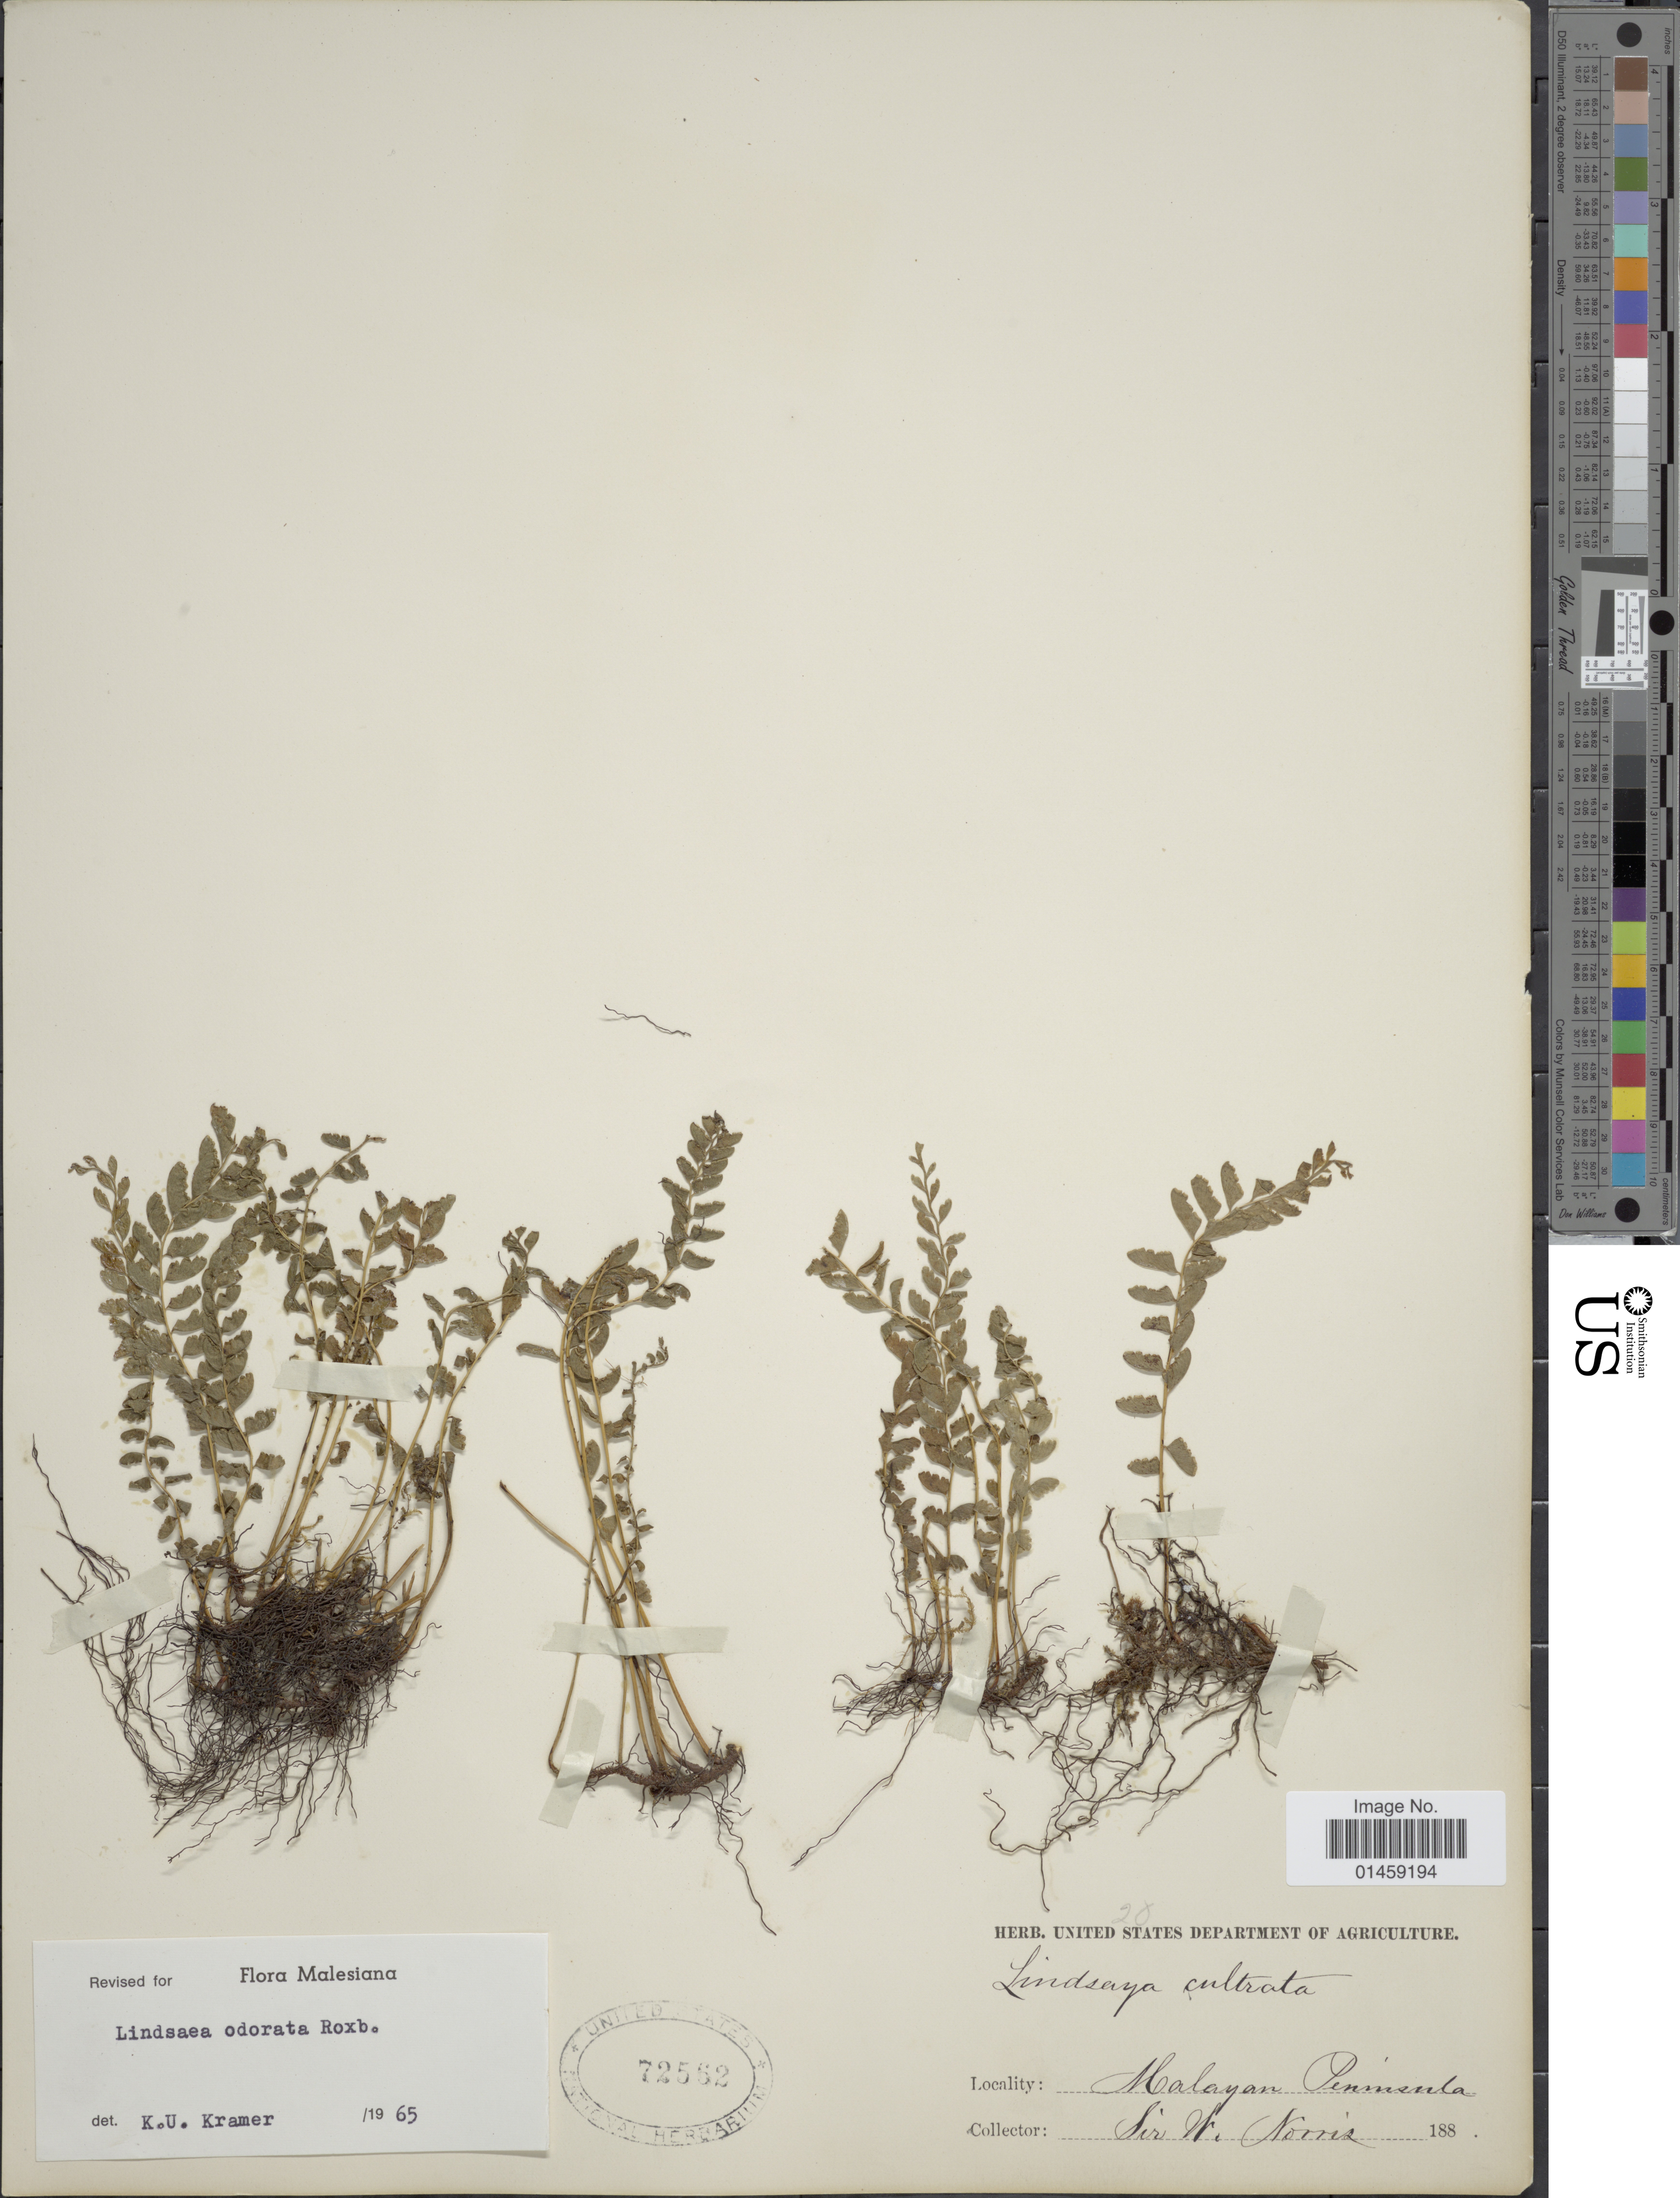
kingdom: Plantae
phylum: Tracheophyta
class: Polypodiopsida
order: Polypodiales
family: Lindsaeaceae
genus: Lindsaea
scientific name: Lindsaea odorata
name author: Roxb.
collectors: W. Norris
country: Malaysia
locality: Malayan Peninsula.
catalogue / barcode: US 72552